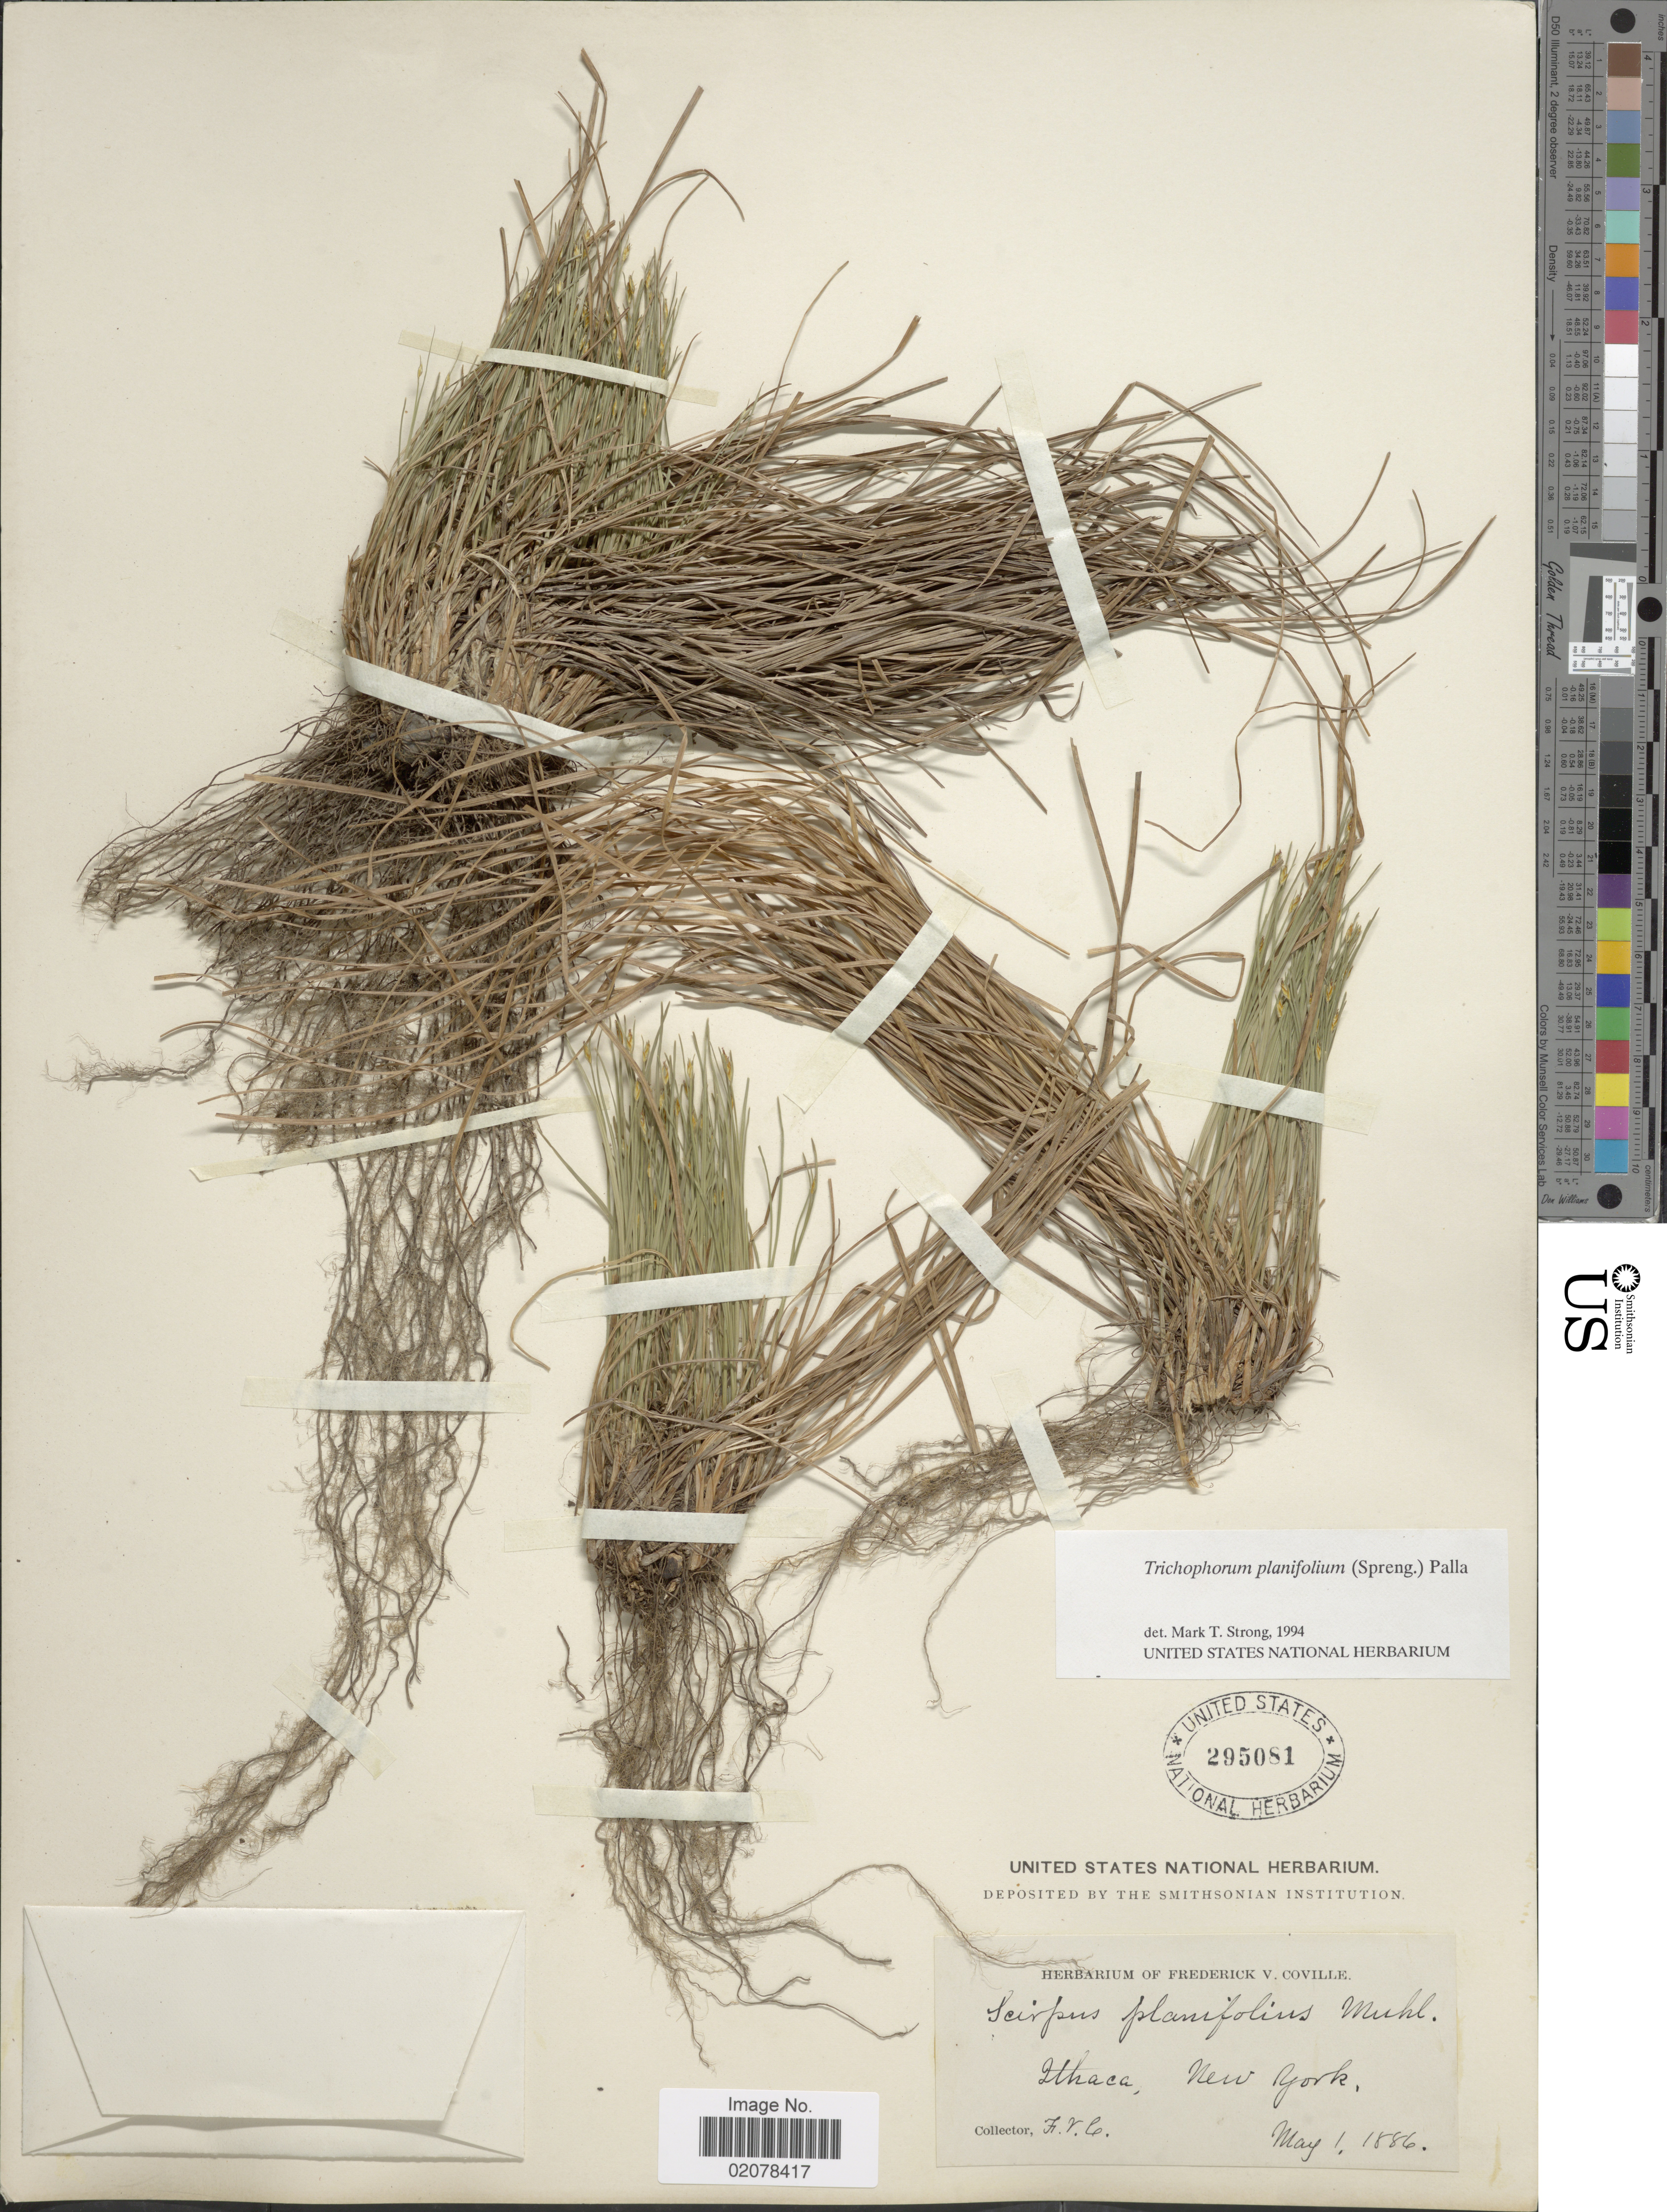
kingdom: Plantae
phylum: Tracheophyta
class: Liliopsida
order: Poales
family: Cyperaceae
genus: Trichophorum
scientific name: Trichophorum planifolium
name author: (Spreng.) Palla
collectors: F. V. Coville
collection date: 1886-05-01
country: United States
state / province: New York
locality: Ithaca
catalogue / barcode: US 295081